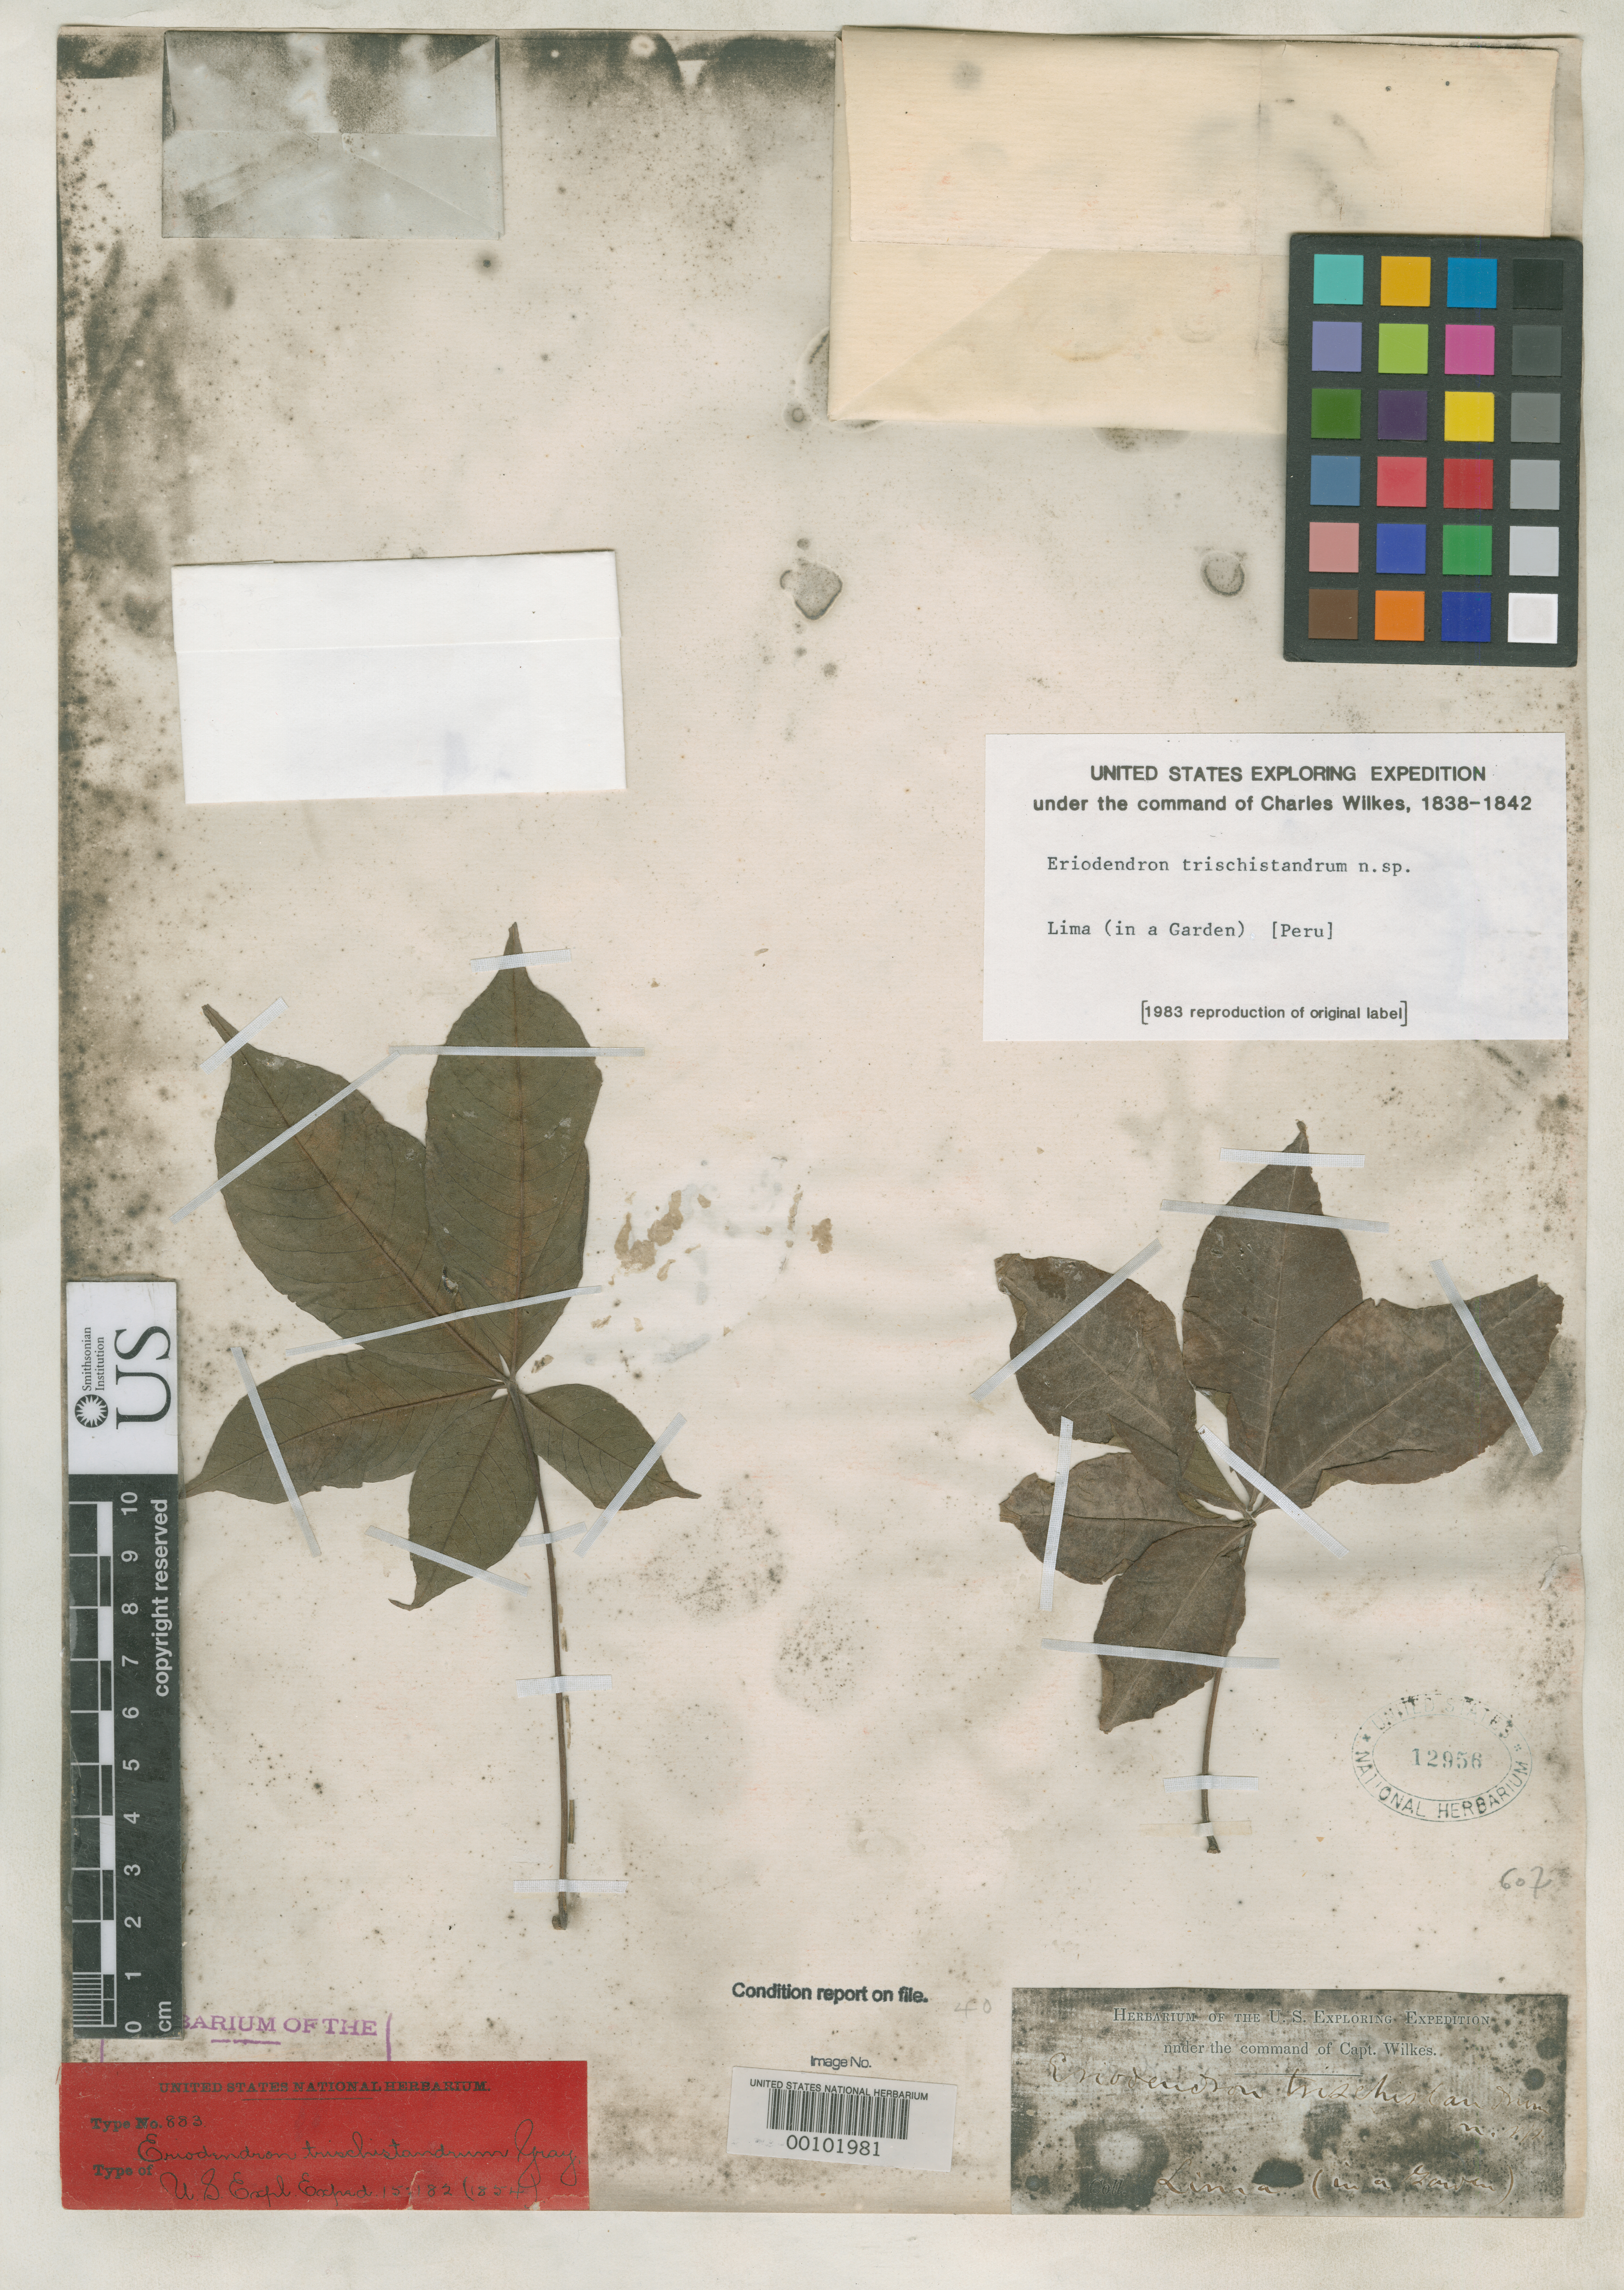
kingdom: Plantae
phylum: Tracheophyta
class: Magnoliopsida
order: Malvales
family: Malvaceae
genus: Eriodendron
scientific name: Eriodendron trischistandrum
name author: A. Gray in Wilkes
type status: Type Collection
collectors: Wilkes Explor. Exped.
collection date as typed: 1838 to -- --- 1842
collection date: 1838/1842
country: Peru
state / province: Lima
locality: Lima, in a garden.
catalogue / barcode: US 12956